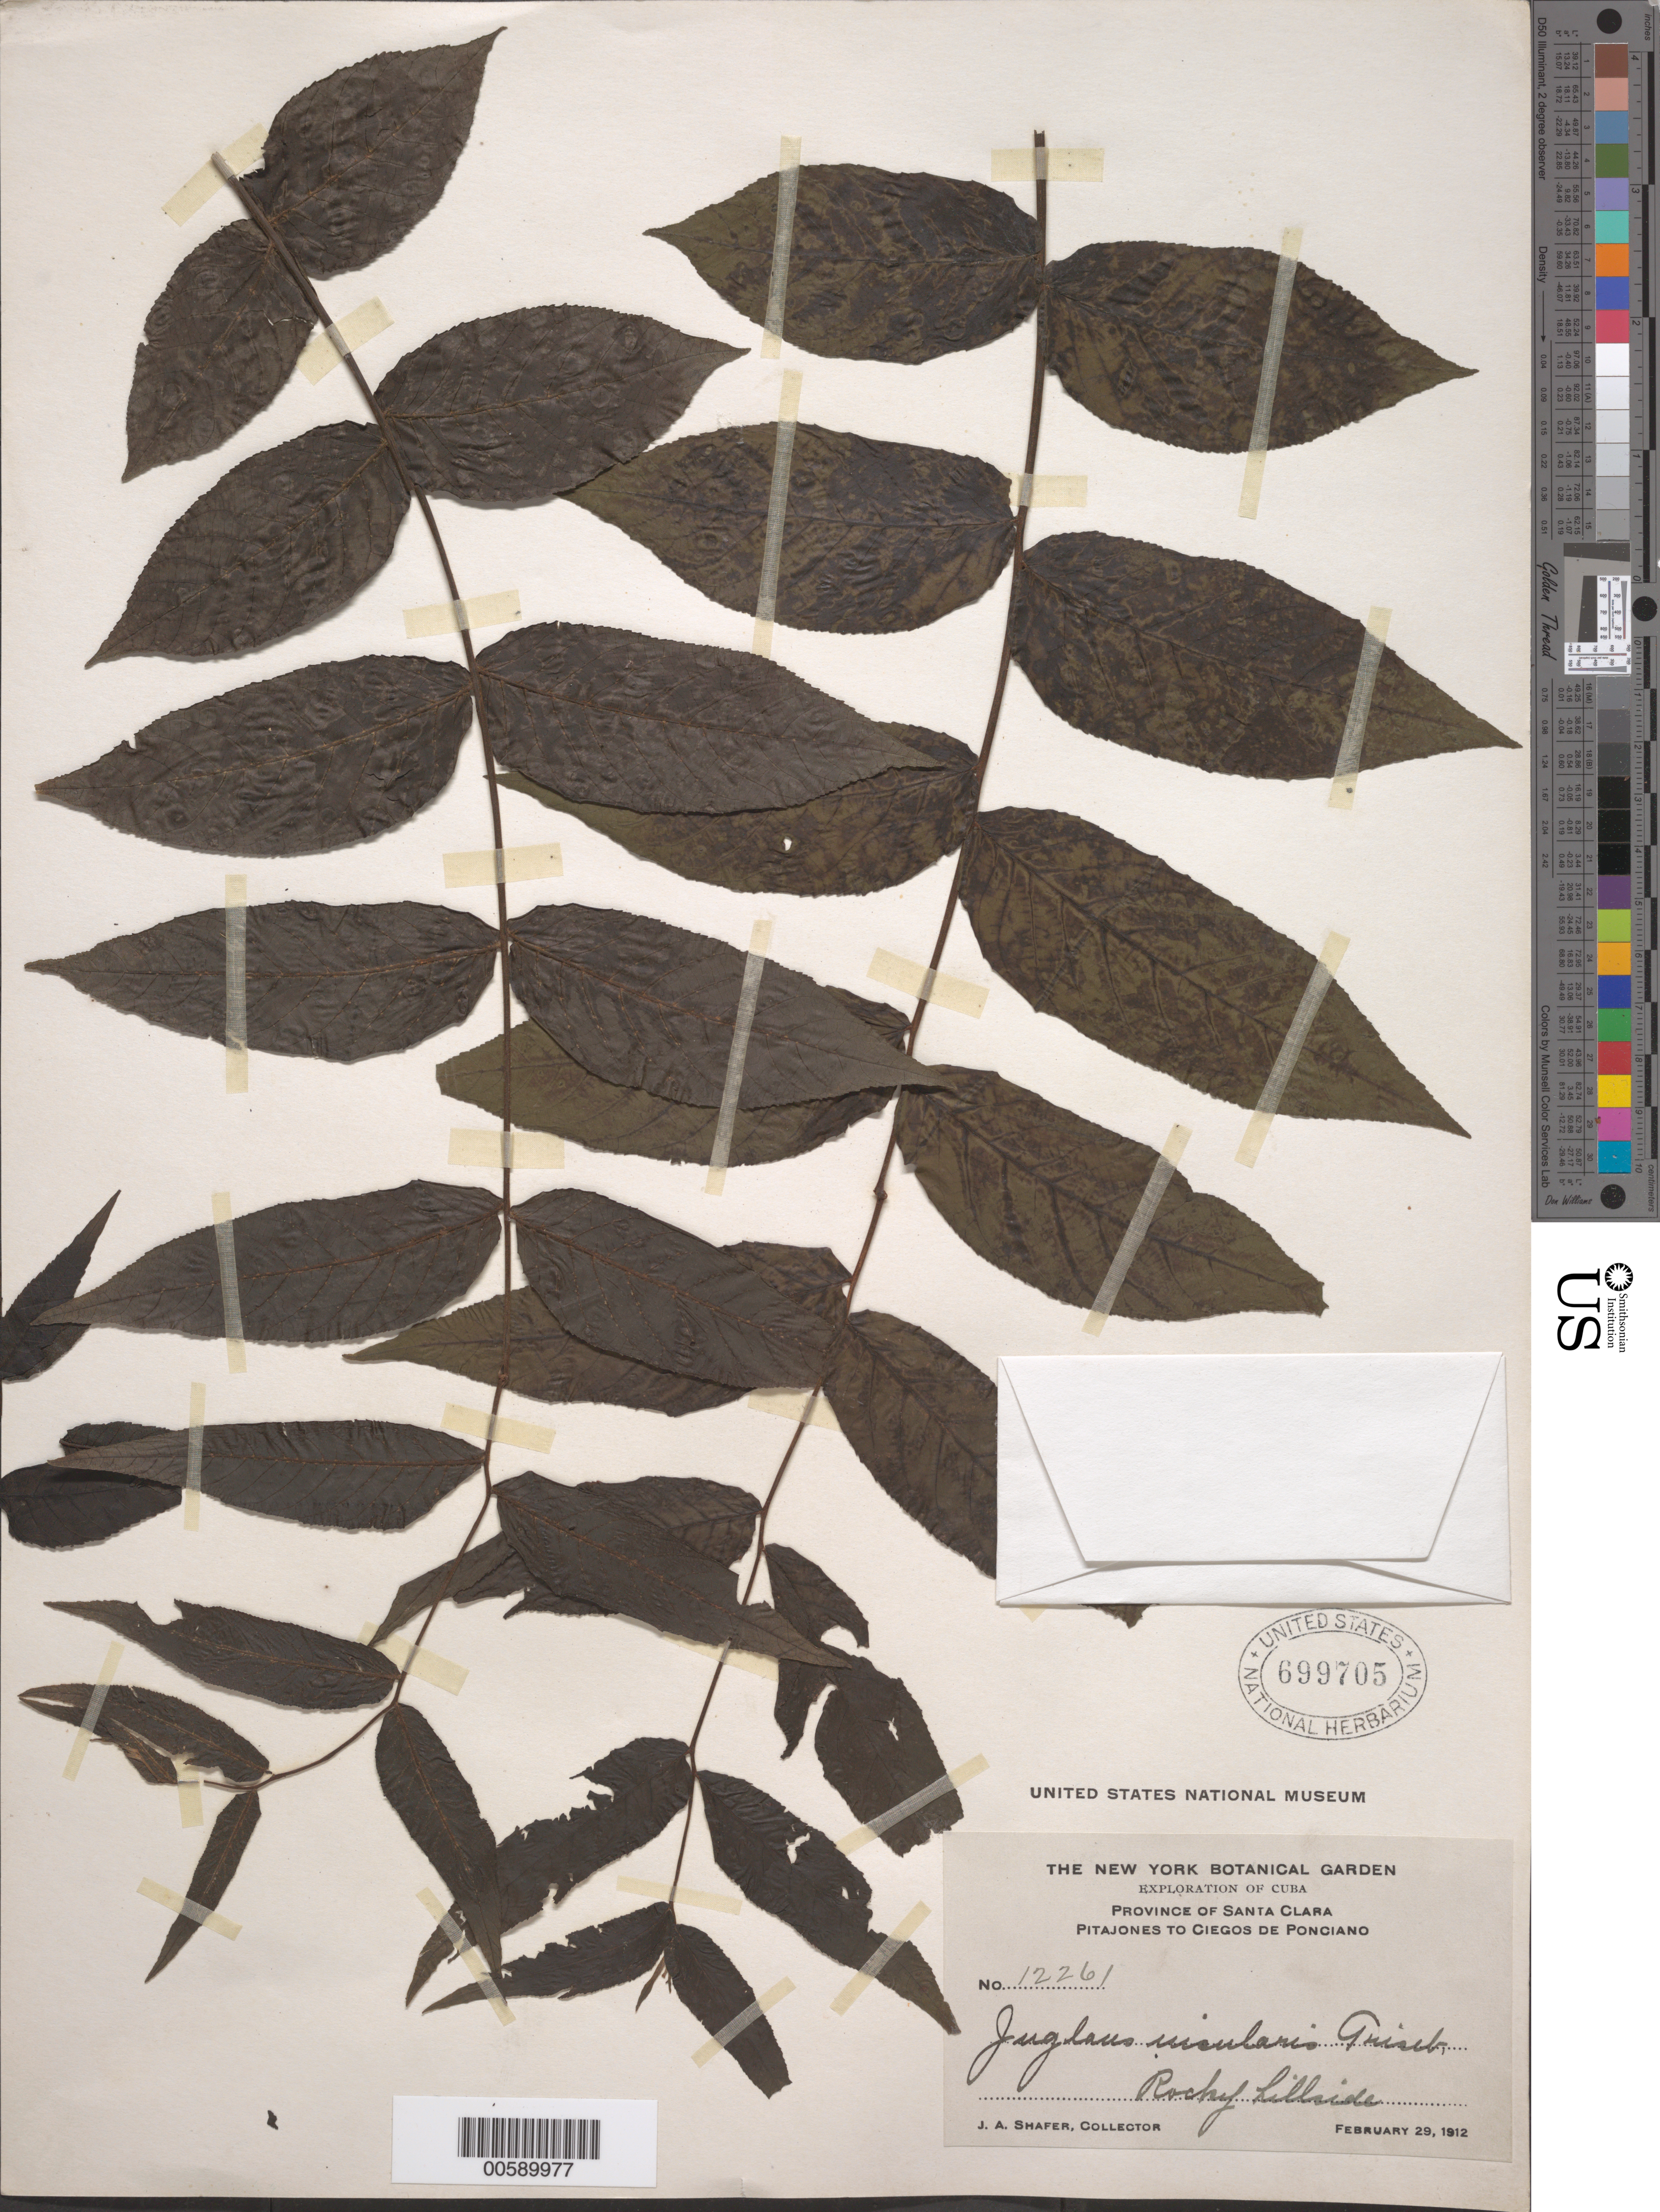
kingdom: Plantae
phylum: Tracheophyta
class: Magnoliopsida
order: Fagales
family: Juglandaceae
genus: Juglans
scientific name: Juglans jamaicensis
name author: C. DC.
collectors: J. A. Shafer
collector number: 12261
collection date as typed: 29 Feb 1912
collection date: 1912-02-29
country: Cuba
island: Greater Antilles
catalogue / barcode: US 699705